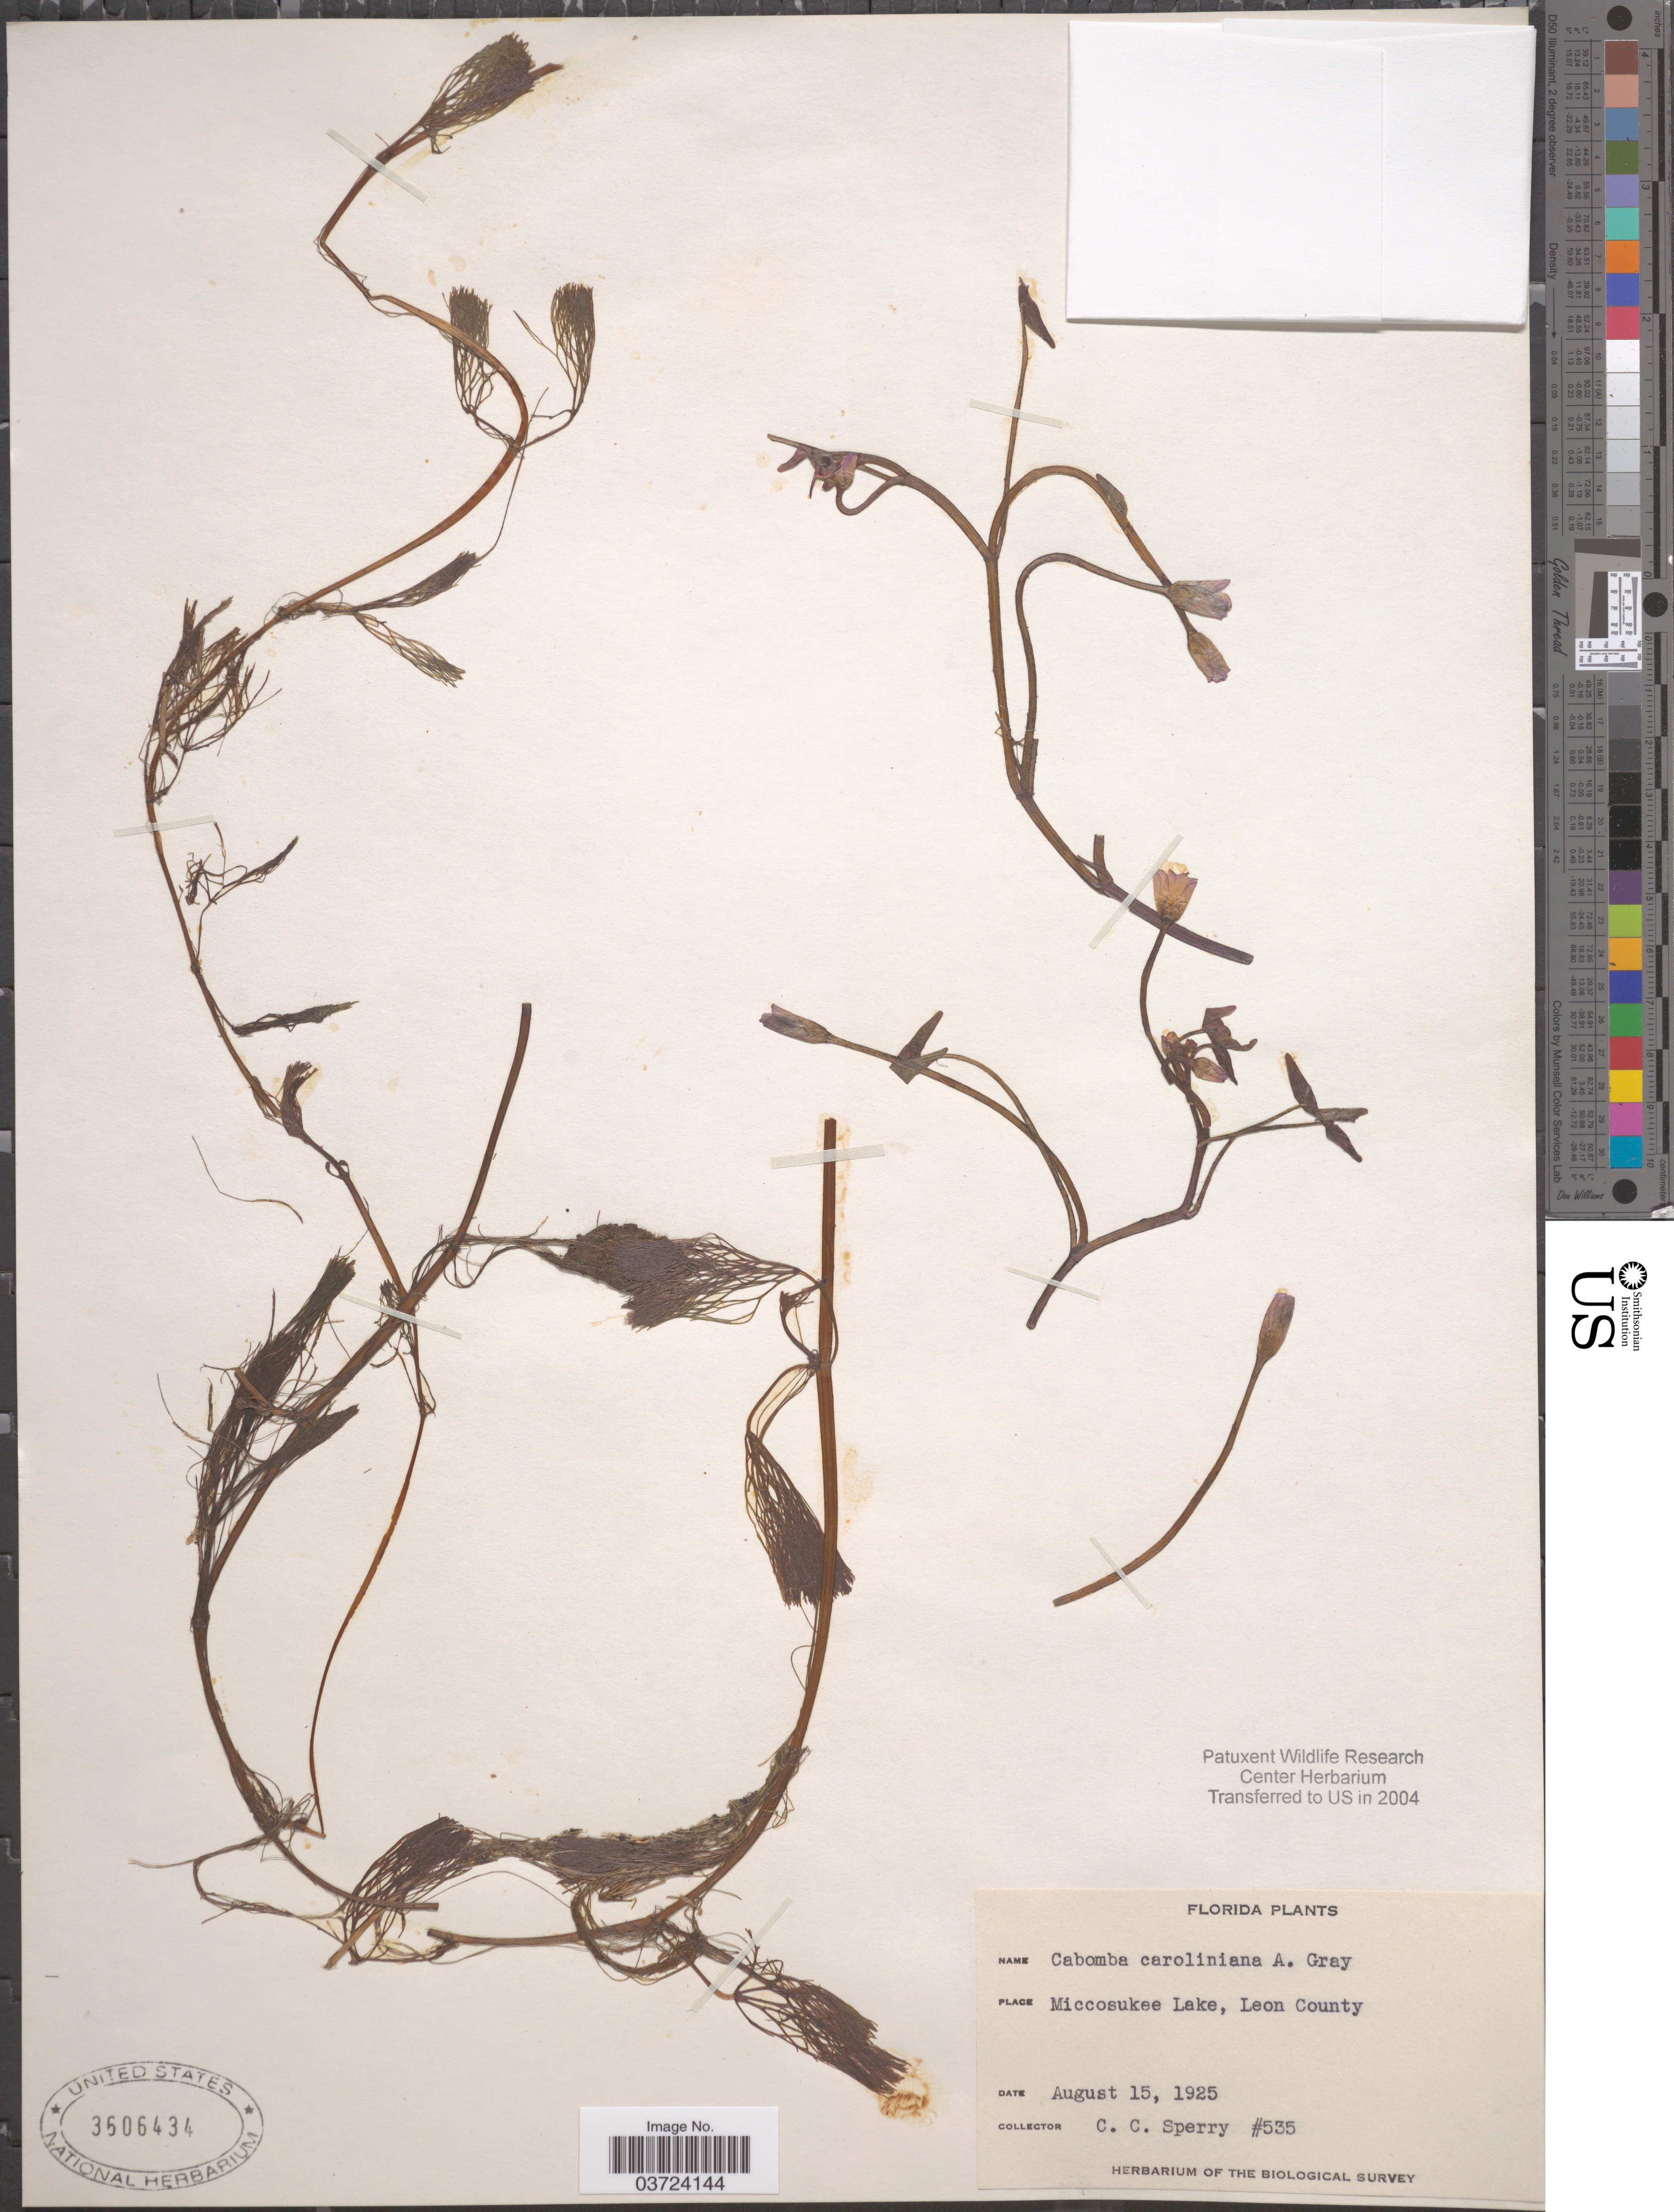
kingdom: Plantae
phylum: Tracheophyta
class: Magnoliopsida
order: Nymphaeales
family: Cabombaceae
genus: Cabomba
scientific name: Cabomba caroliniana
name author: A. Gray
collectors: C. C. Sperry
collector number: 535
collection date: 1925-08-15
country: United States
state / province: Florida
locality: Miccosukee Lake, Leon County.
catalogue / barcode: US 3606434